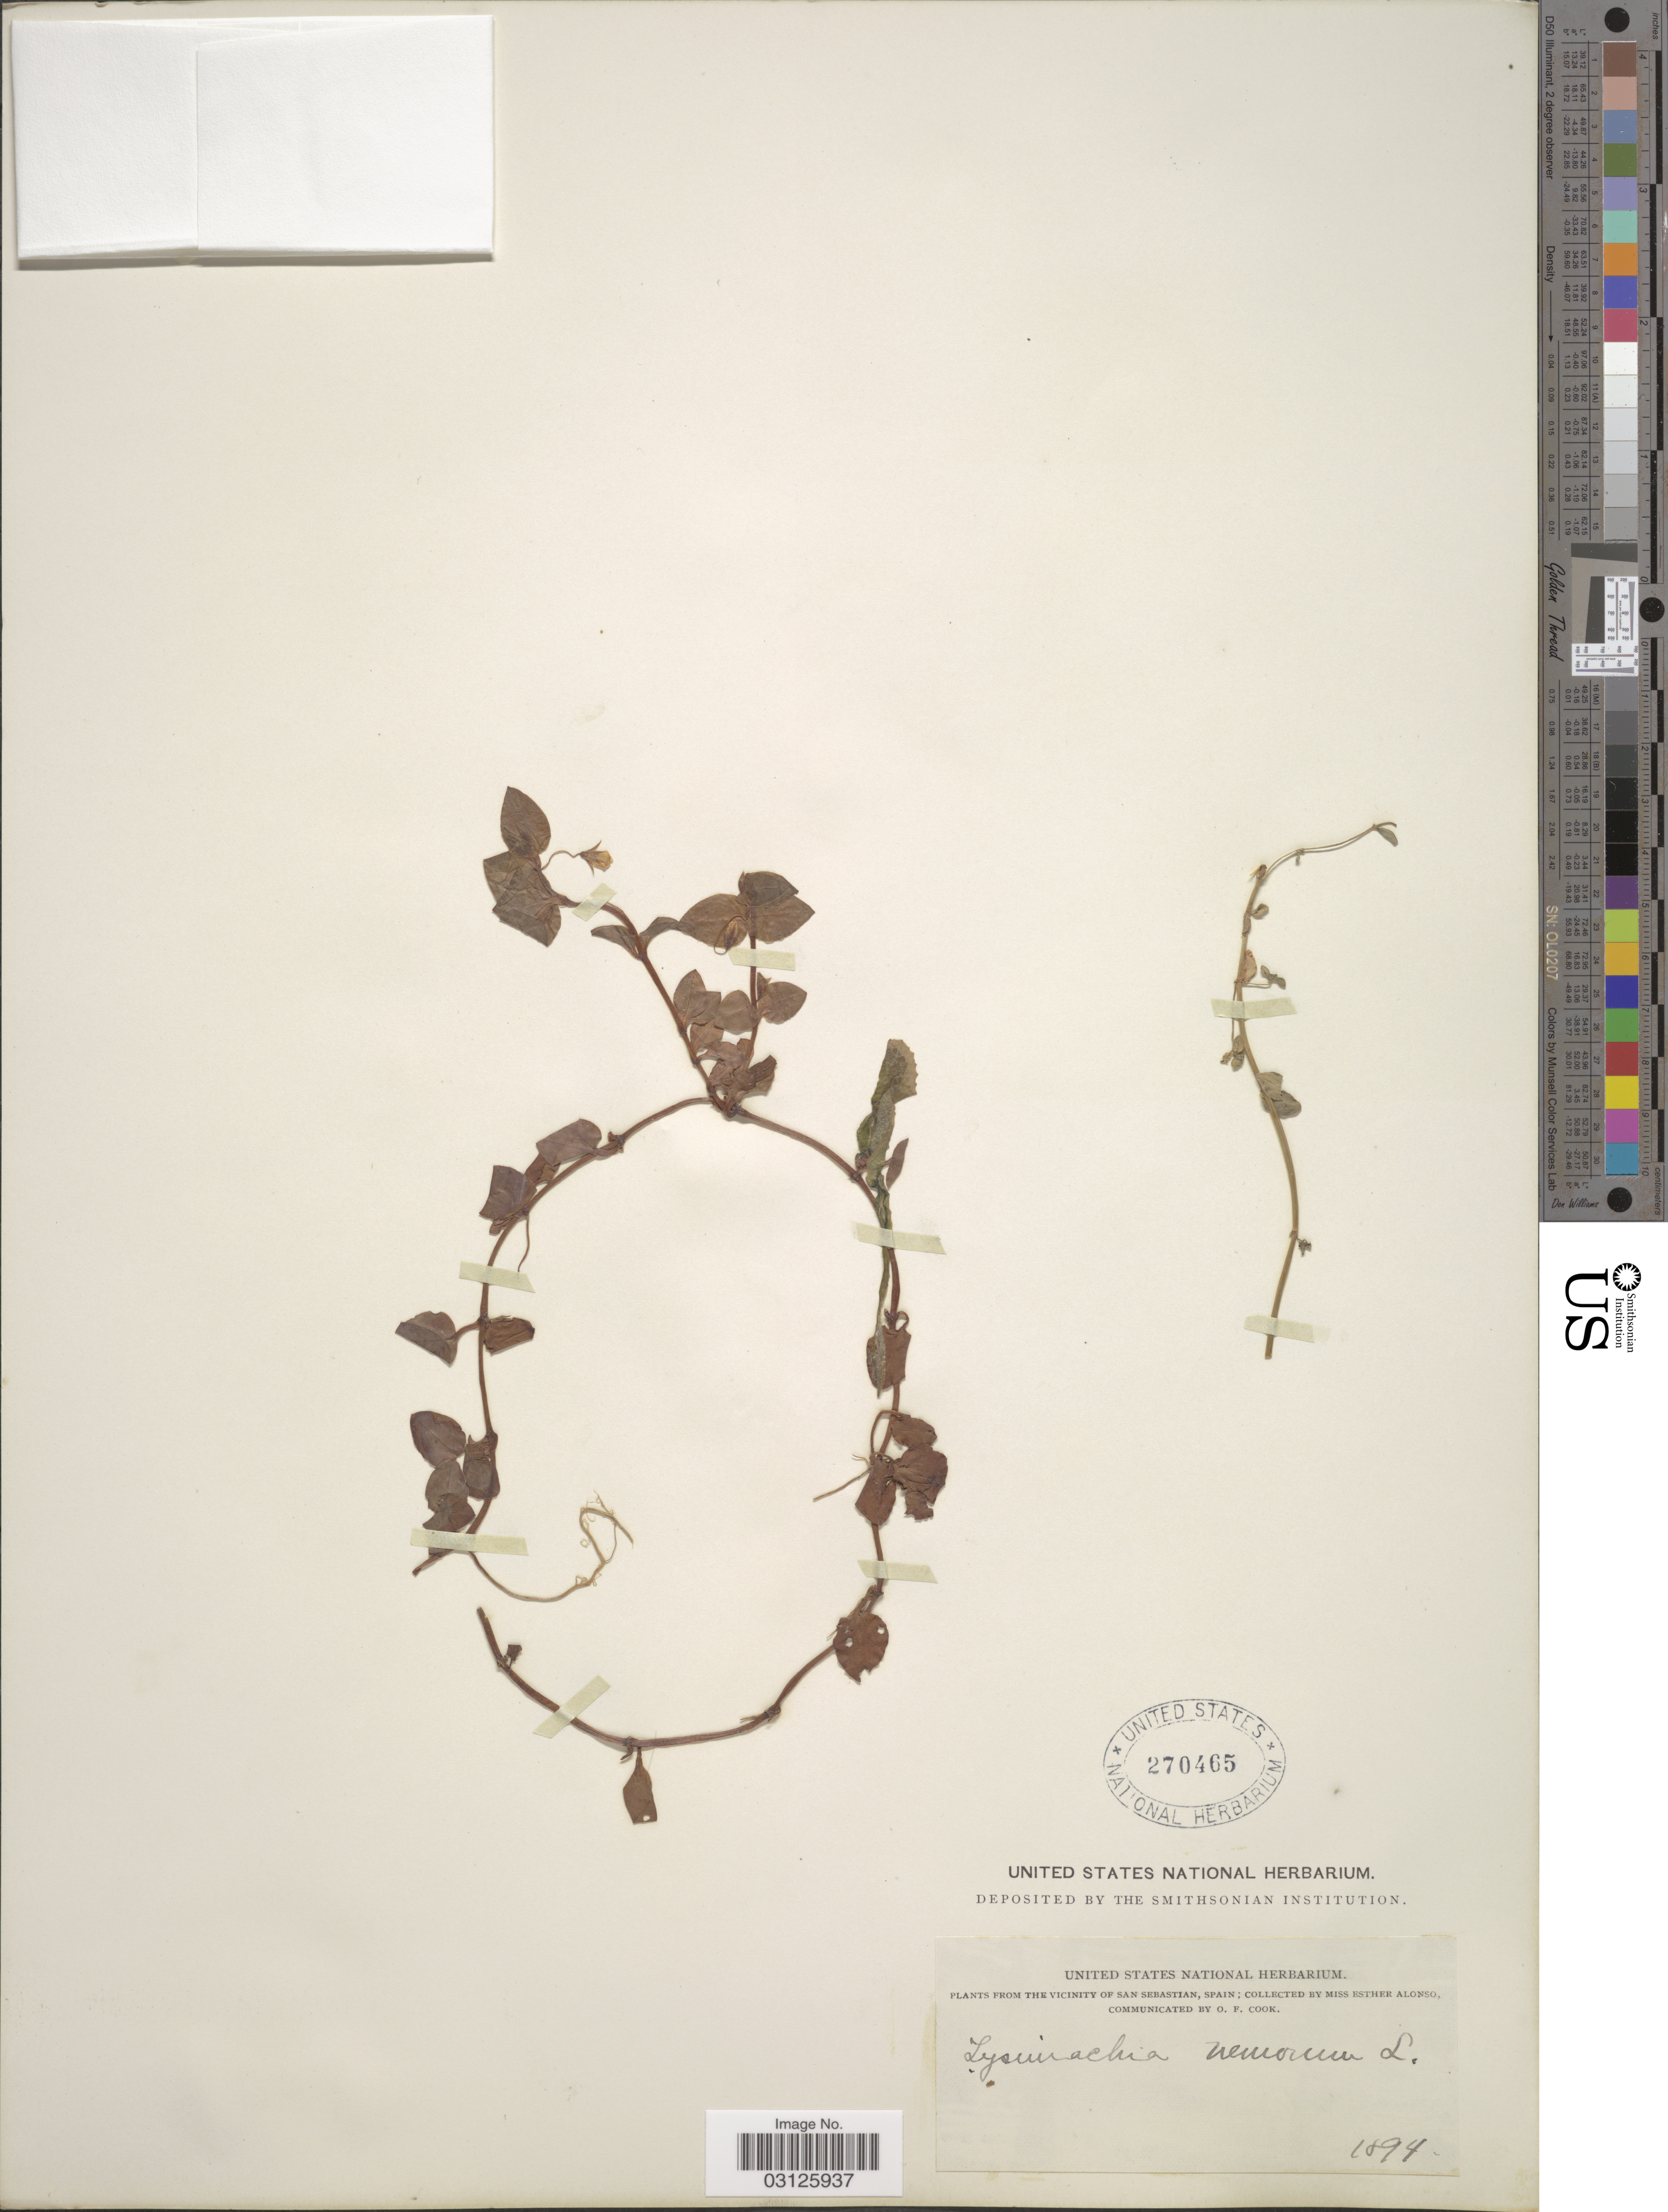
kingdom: Plantae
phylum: Tracheophyta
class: Magnoliopsida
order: Ericales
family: Primulaceae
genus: Lysimachia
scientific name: Lysimachia nemorum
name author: L.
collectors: E. Alonso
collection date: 1894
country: Spain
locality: The Vicinity of San Sebastian.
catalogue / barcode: US 270465